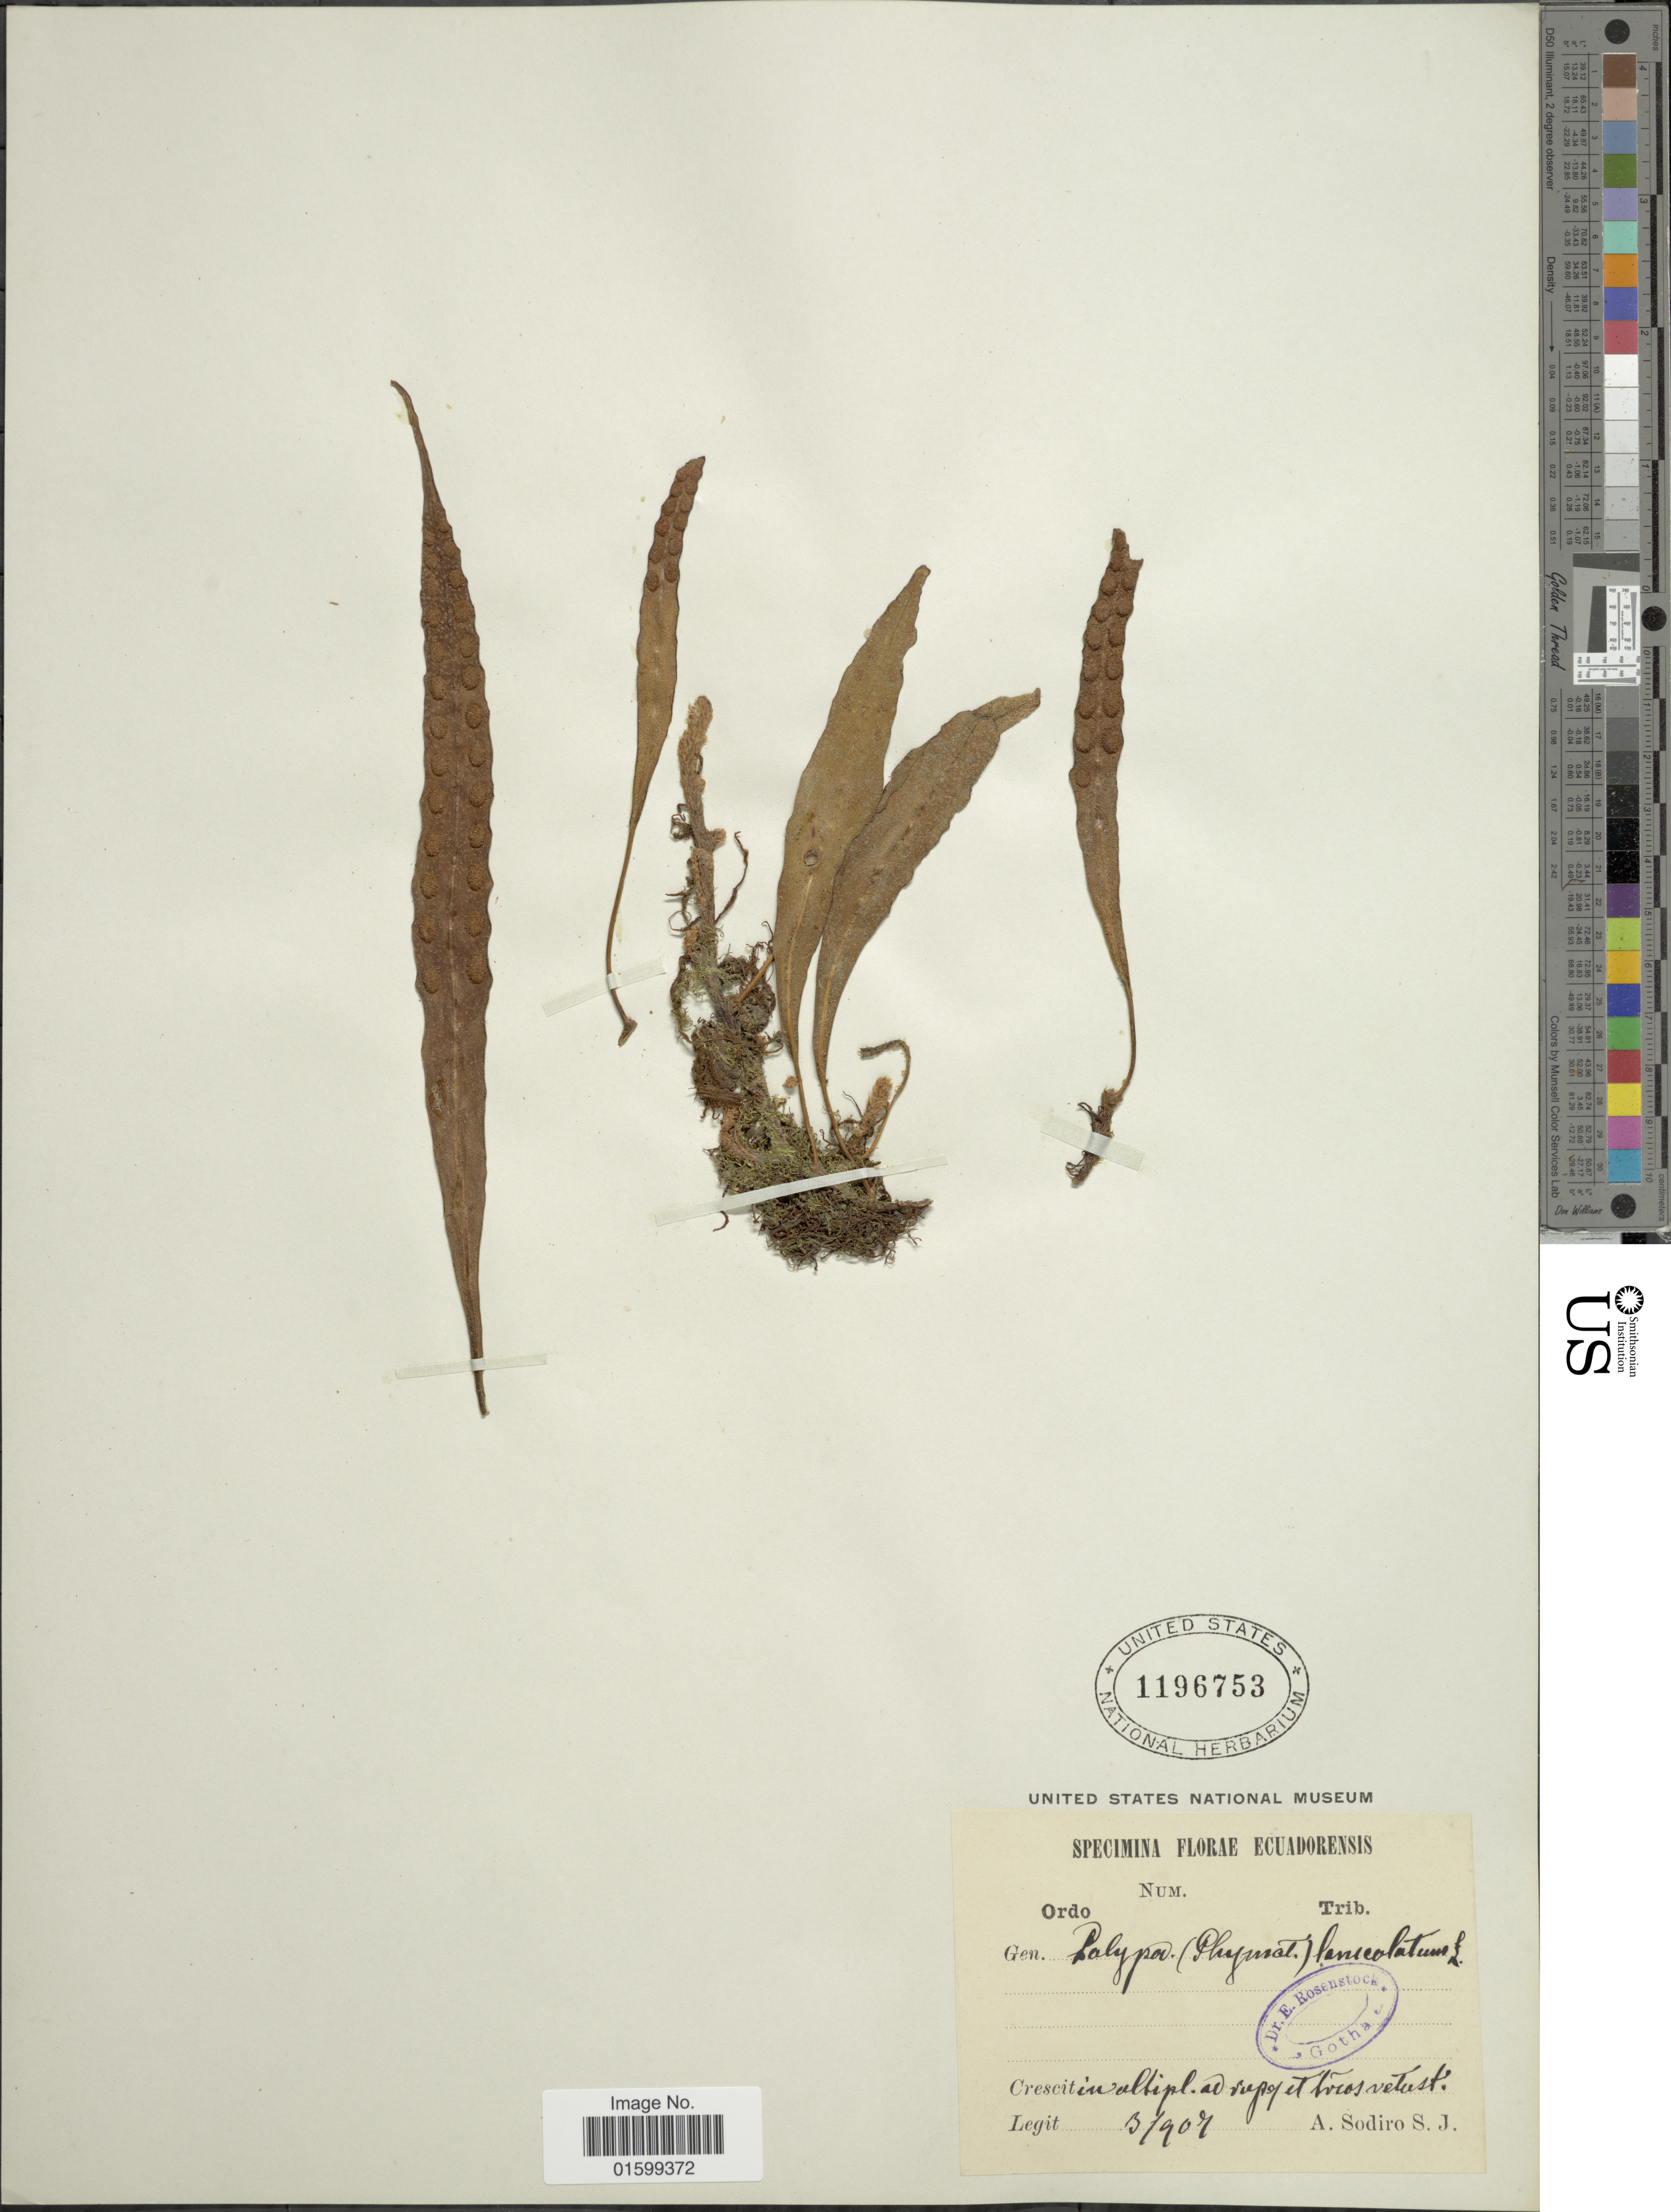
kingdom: Plantae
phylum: Tracheophyta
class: Polypodiopsida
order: Polypodiales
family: Polypodiaceae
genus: Pleopeltis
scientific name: Pleopeltis macrocarpa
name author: (Bory ex Willd.) Kaulf.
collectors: A. Sodiro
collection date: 1907-03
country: Ecuador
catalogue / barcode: US 1196753